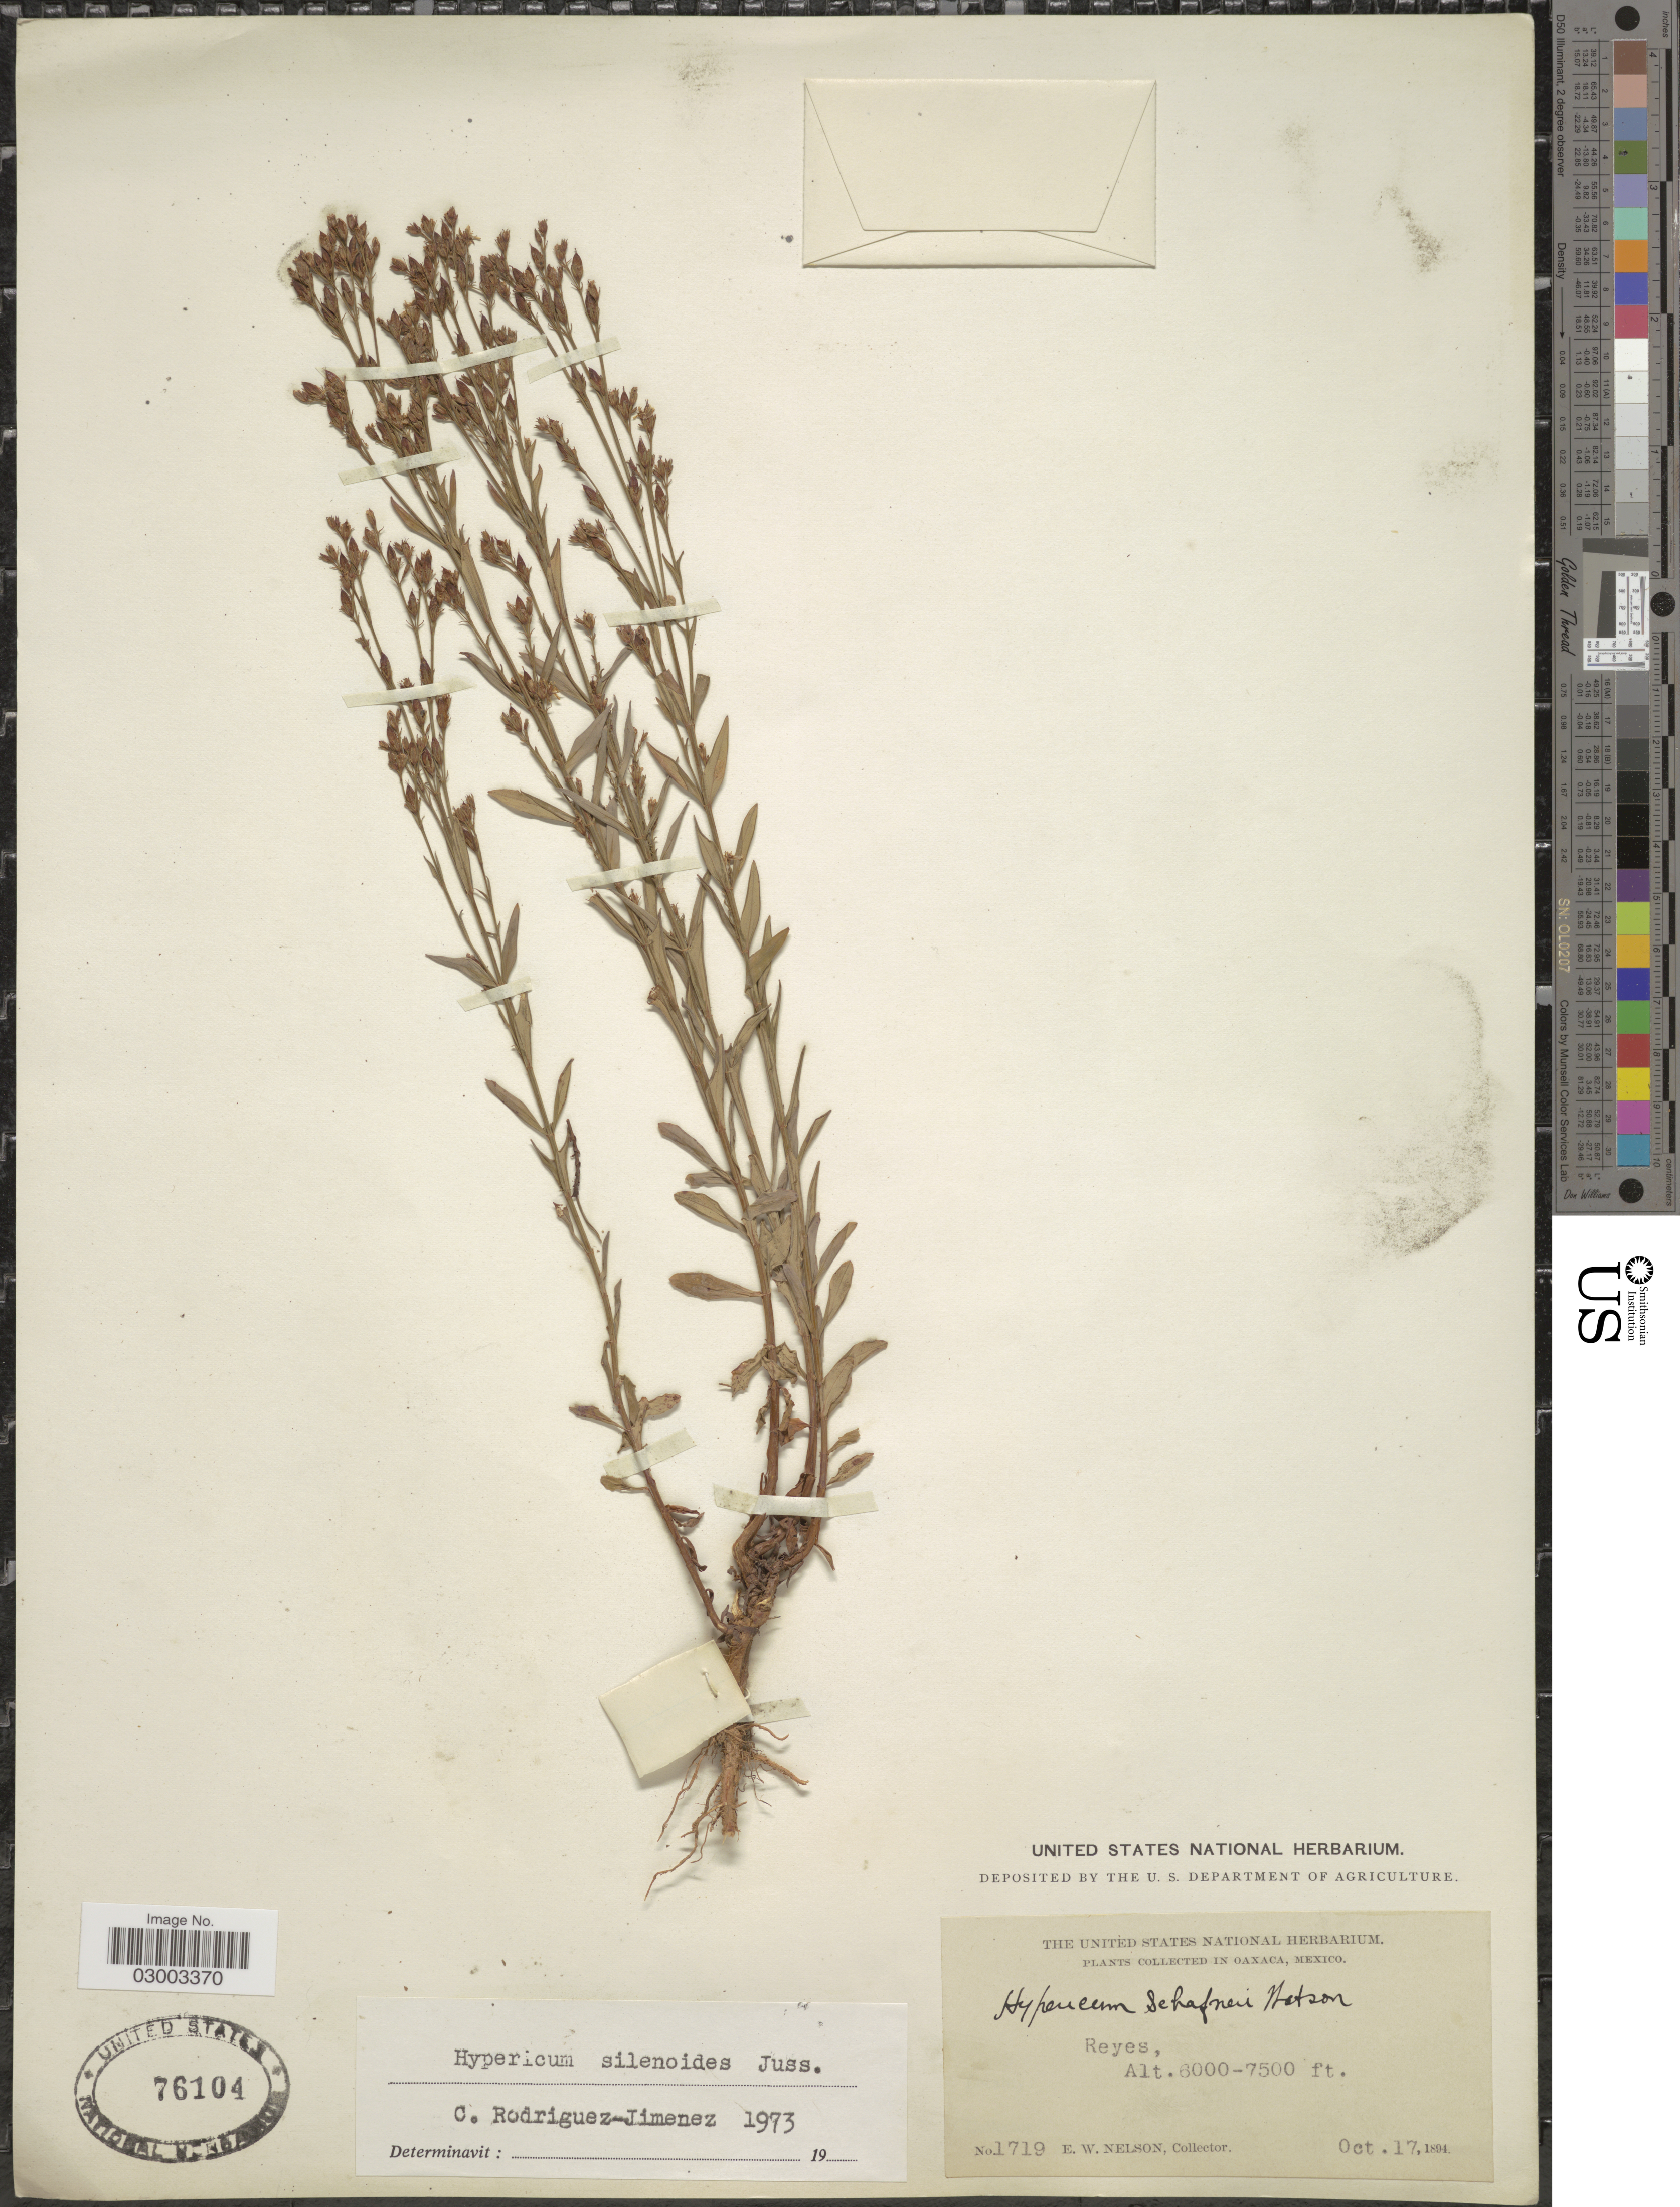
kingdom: Plantae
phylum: Tracheophyta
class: Magnoliopsida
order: Malpighiales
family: Hypericaceae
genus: Hypericum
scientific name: Hypericum silenoides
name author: Juss.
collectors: E. W. Nelson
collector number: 1719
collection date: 1894-10-17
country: Mexico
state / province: Oaxaca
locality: Reyes.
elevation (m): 1829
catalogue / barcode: US 76104